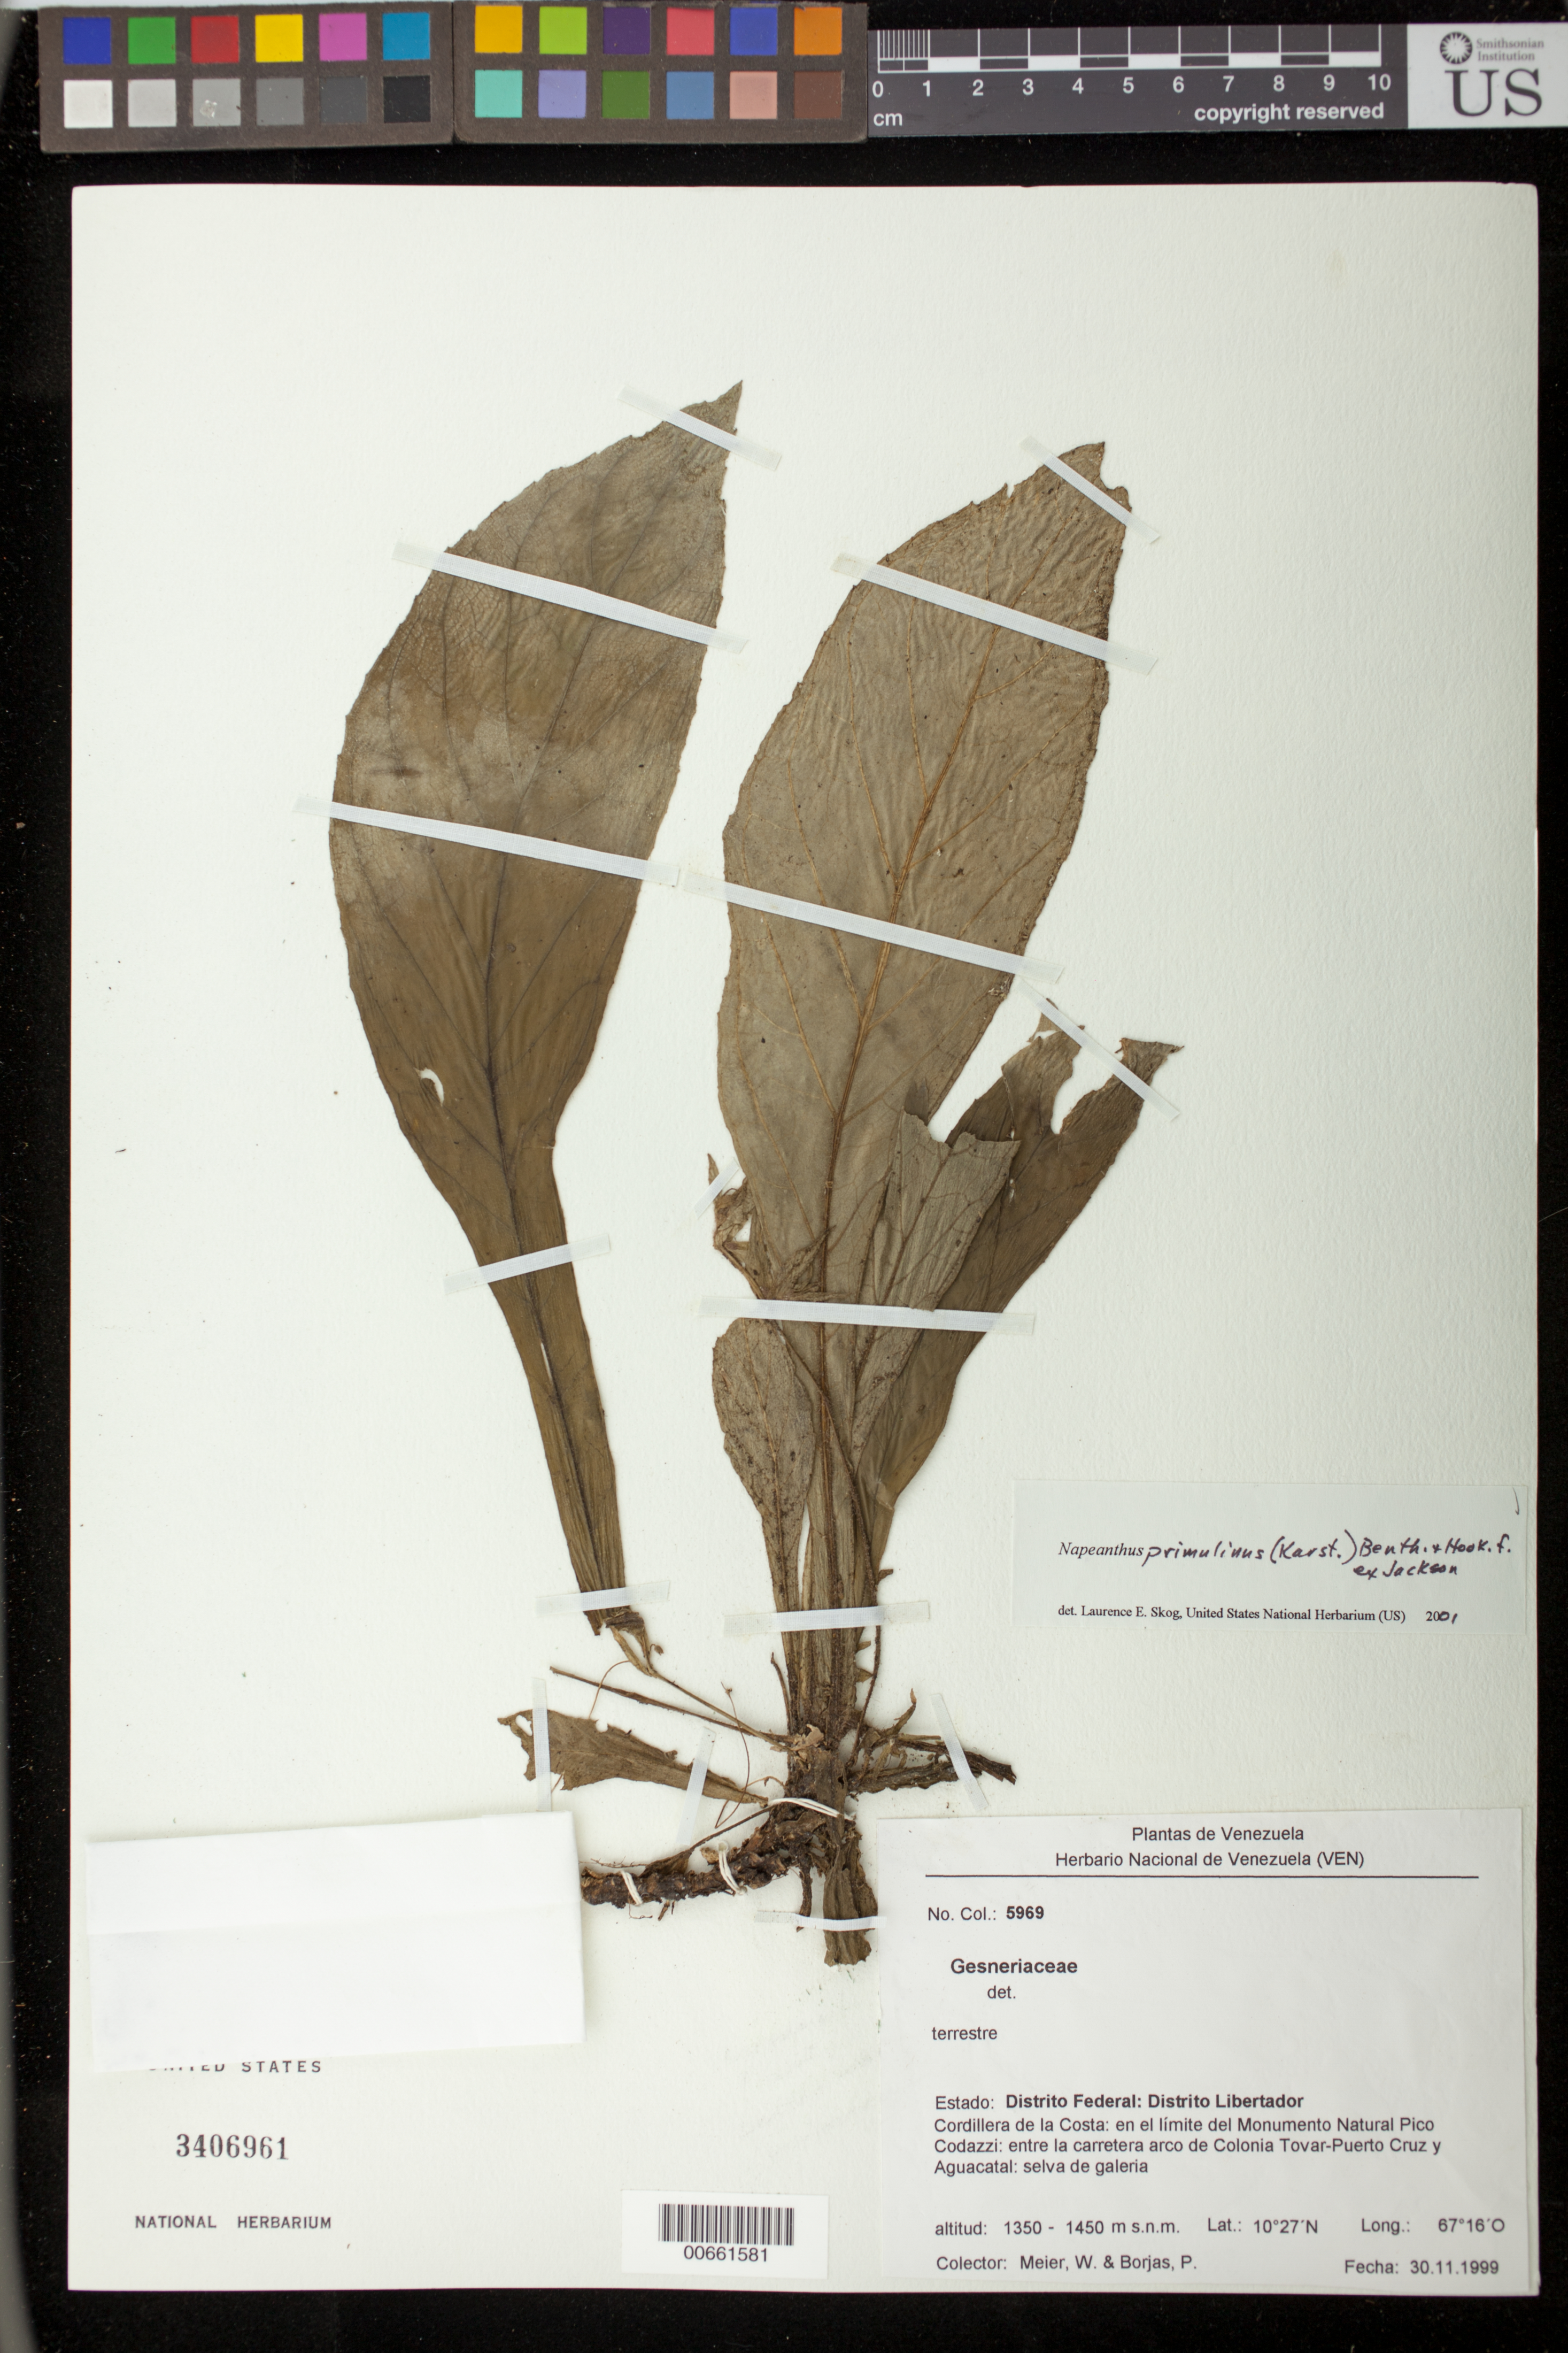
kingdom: Plantae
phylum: Tracheophyta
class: Magnoliopsida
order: Lamiales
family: Gesneriaceae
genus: Napeanthus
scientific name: Napeanthus primulinus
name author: (H. Karst.) Benth. & Hook. f. ex Jacks.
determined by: Skog, Laurence E.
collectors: W. Meier & P. Borjas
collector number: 5969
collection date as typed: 30 Nov 1999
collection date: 1999-11-30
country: Venezuela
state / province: Distrito Federal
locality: Distrito Libertador; Cordillera de la Costa: en el límite del Monumento Natural Pico Codazzi: entre la carretera arco de Colonia Tovar-Puerto Cruz y Aguacatal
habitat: Selva de galeria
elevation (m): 1350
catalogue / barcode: US 3406961